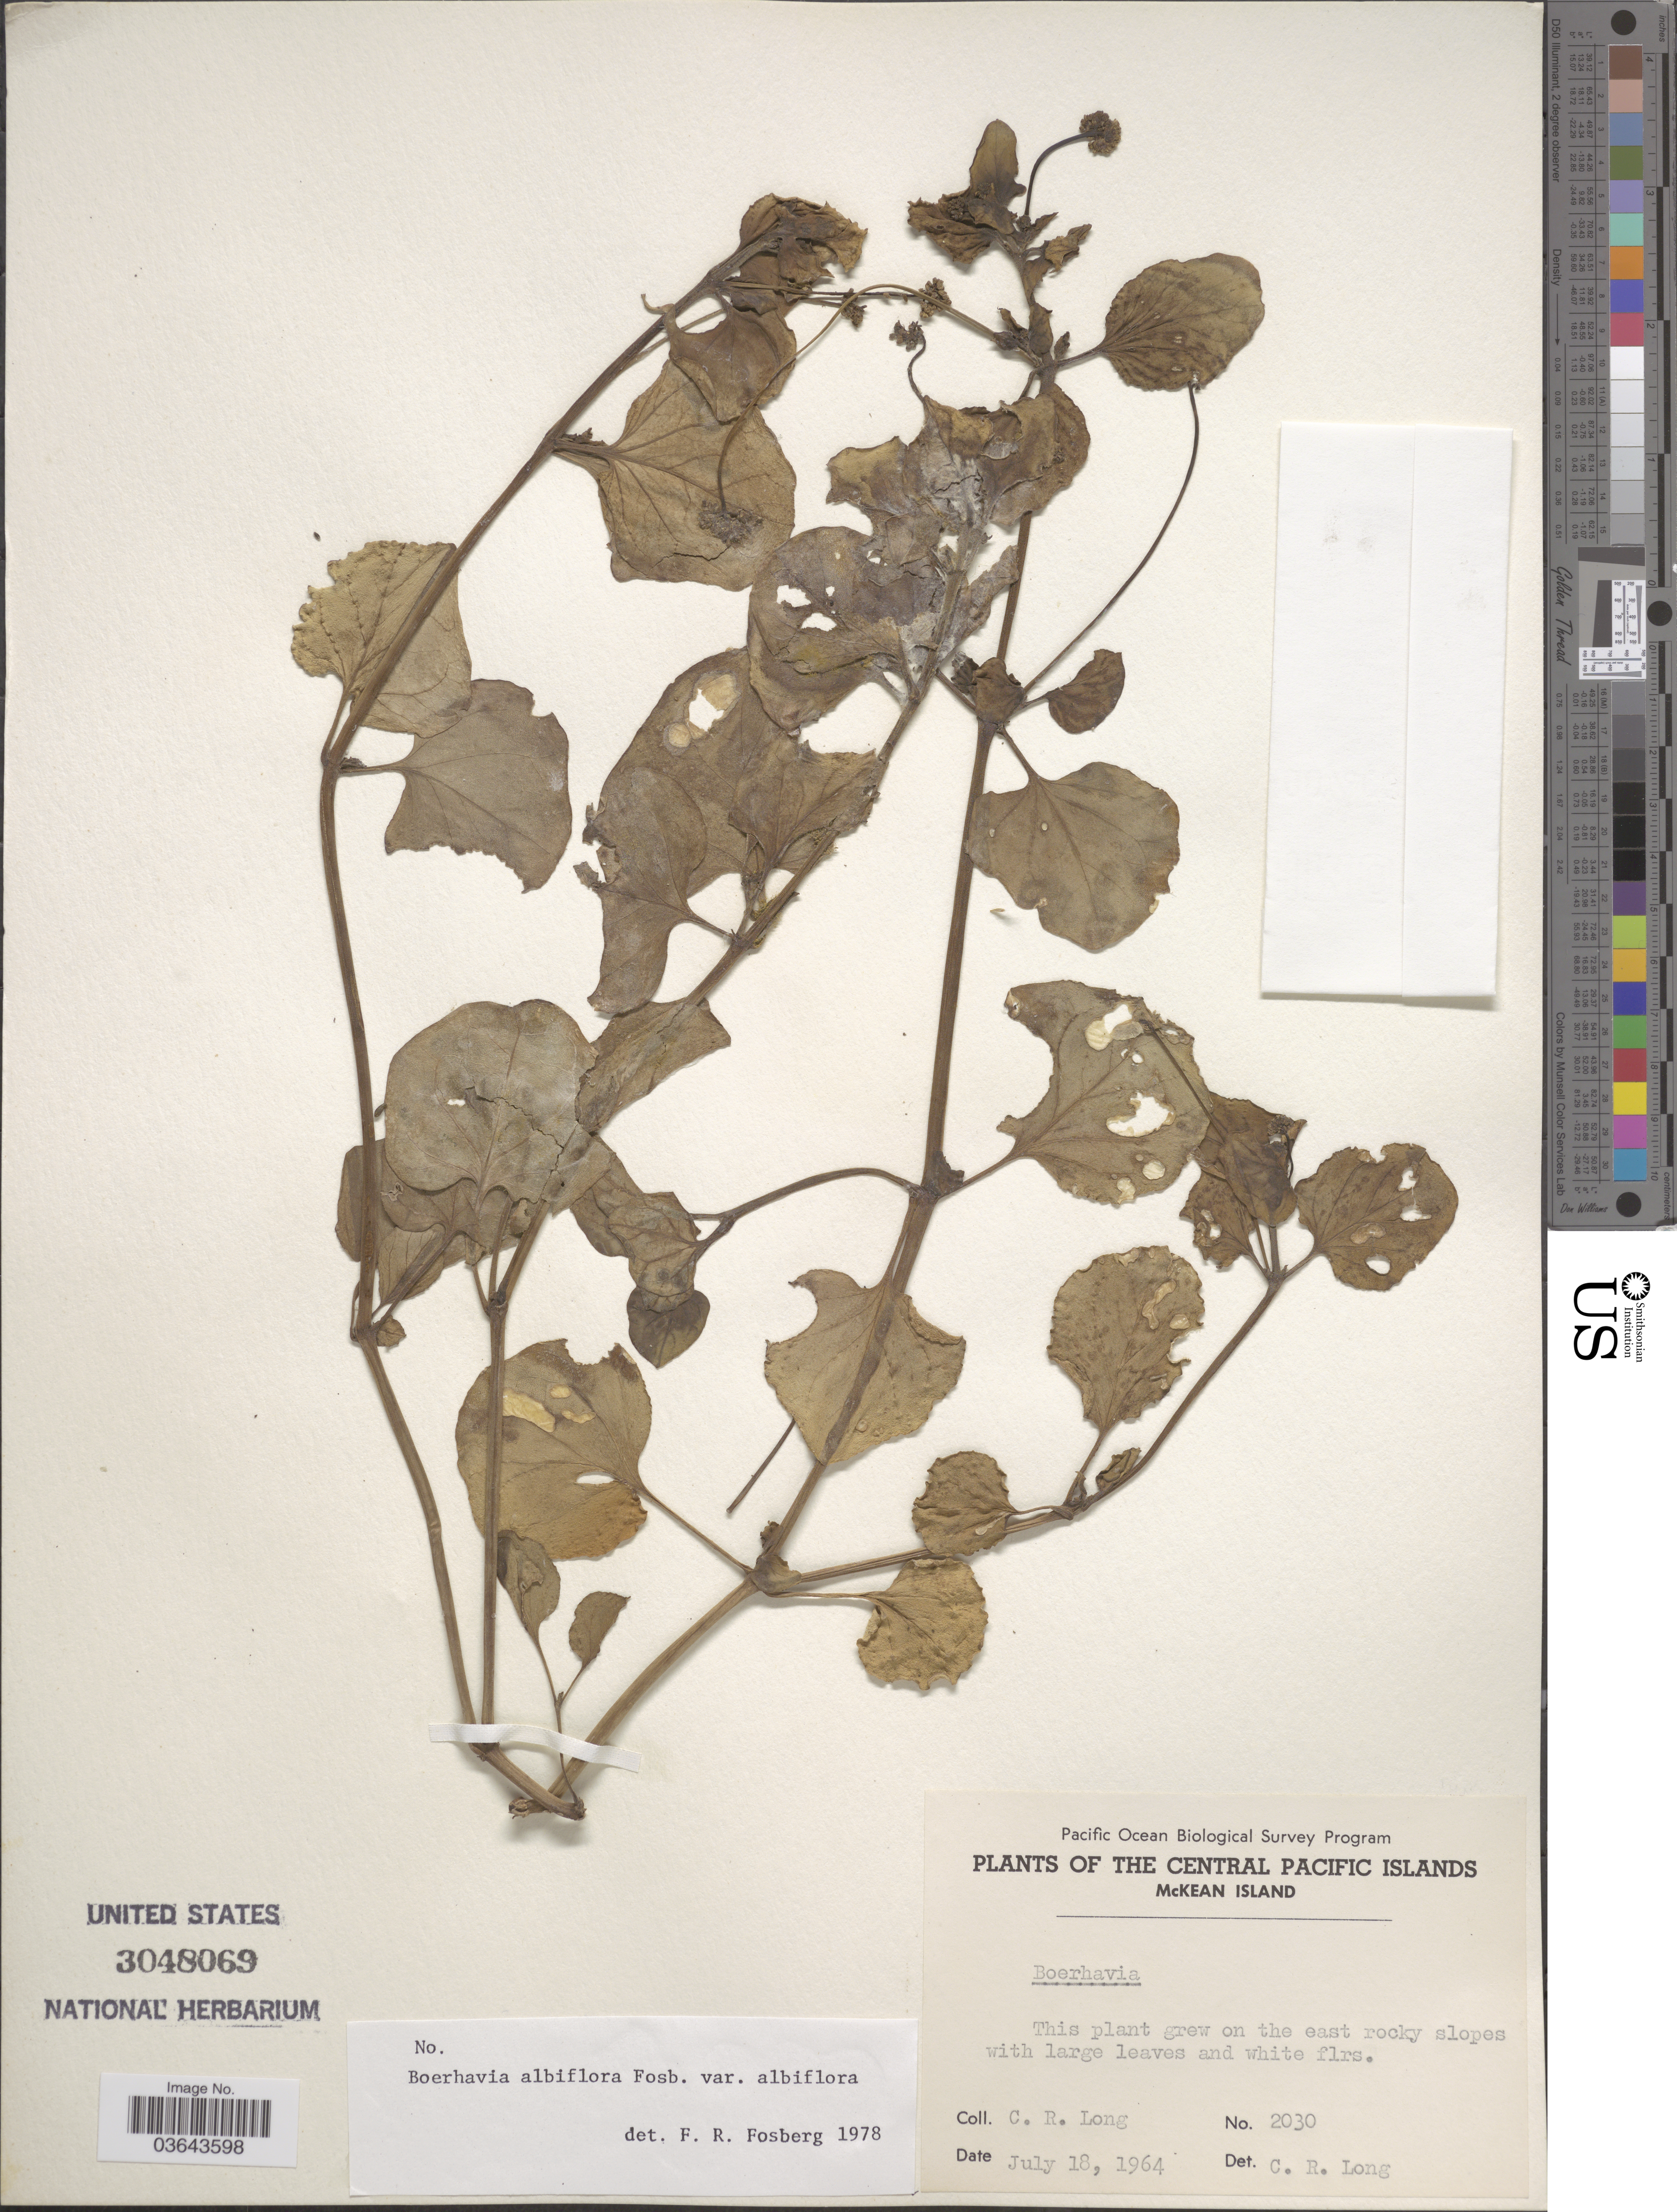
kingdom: Plantae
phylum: Tracheophyta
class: Magnoliopsida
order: Caryophyllales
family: Nyctaginaceae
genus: Boerhavia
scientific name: Boerhavia albiflora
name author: Fosberg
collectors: C. R. Long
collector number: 2030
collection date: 1964-07-18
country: Kiribati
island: McKean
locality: The Central Pacific Islands. McKean Island.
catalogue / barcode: US 3048069